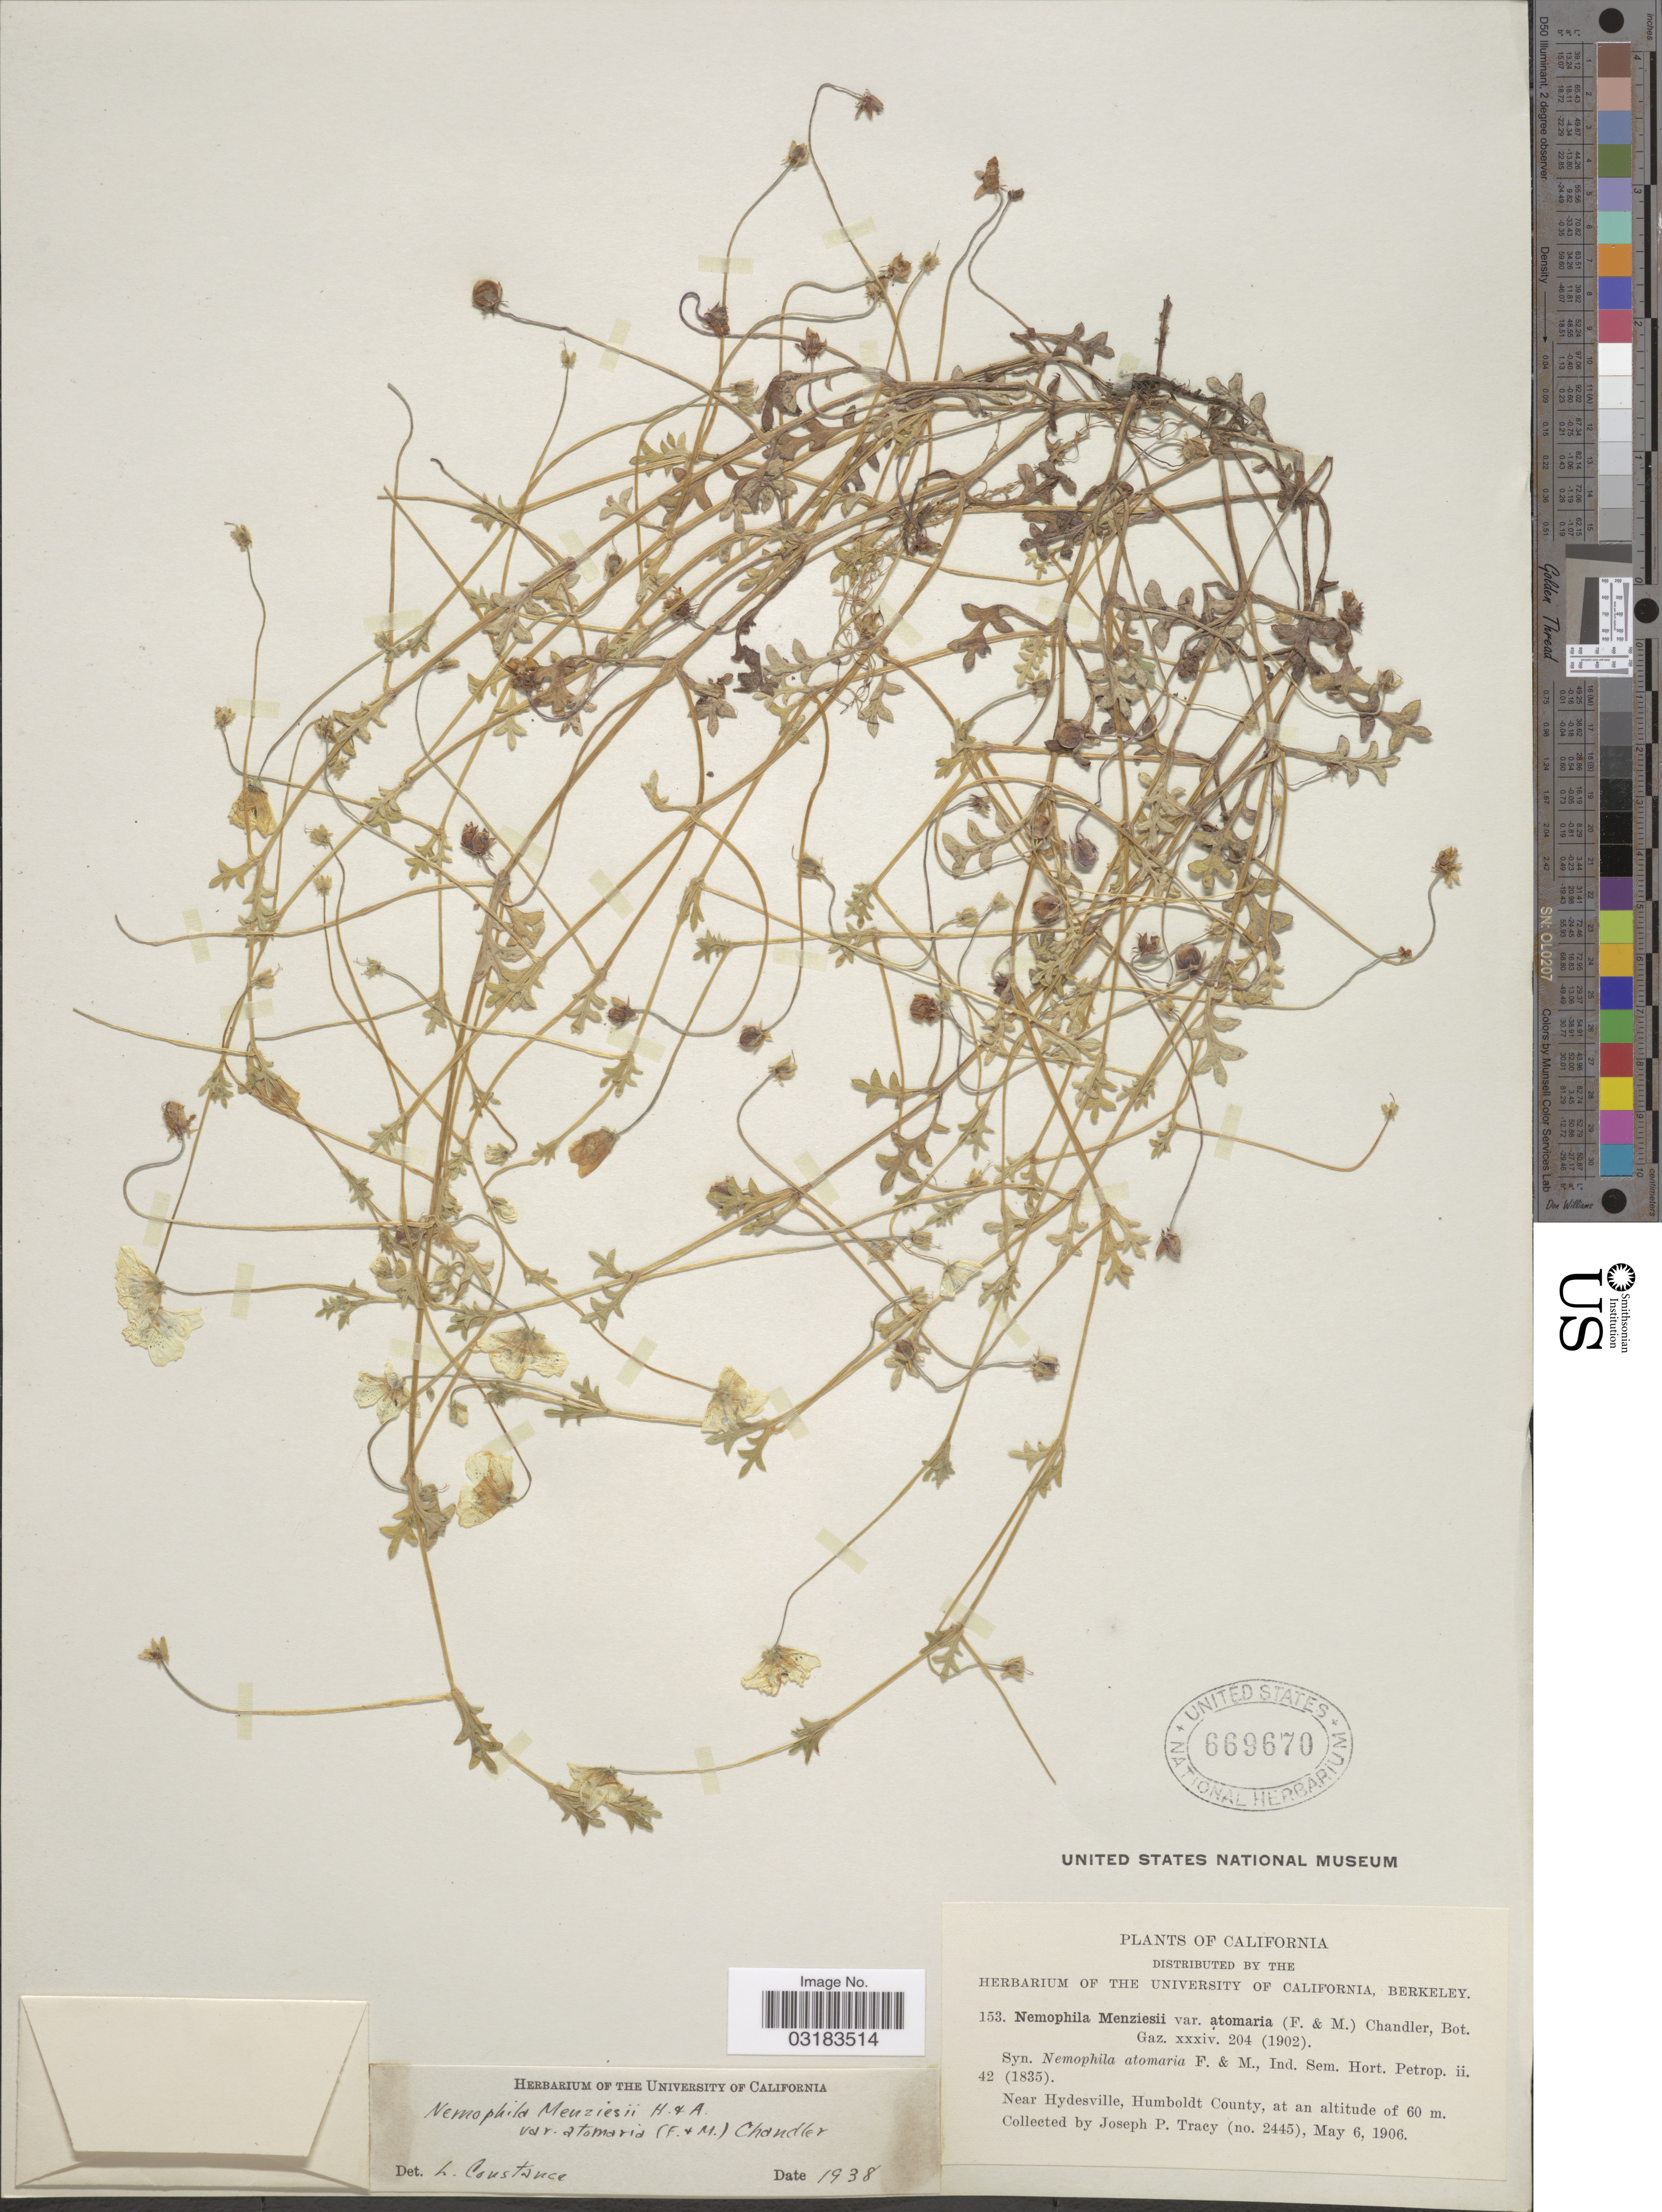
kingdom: Plantae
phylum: Tracheophyta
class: Magnoliopsida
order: Boraginales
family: Hydrophyllaceae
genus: Nemophila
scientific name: Nemophila menziesii var. atomaria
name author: (Fisch. & C.A. Mey.) H.P. Chandler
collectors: J. Tracy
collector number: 2445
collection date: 1906-05-06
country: United States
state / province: California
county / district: Humboldt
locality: Near Hydesville, Humboldt County.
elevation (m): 60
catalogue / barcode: US 669670